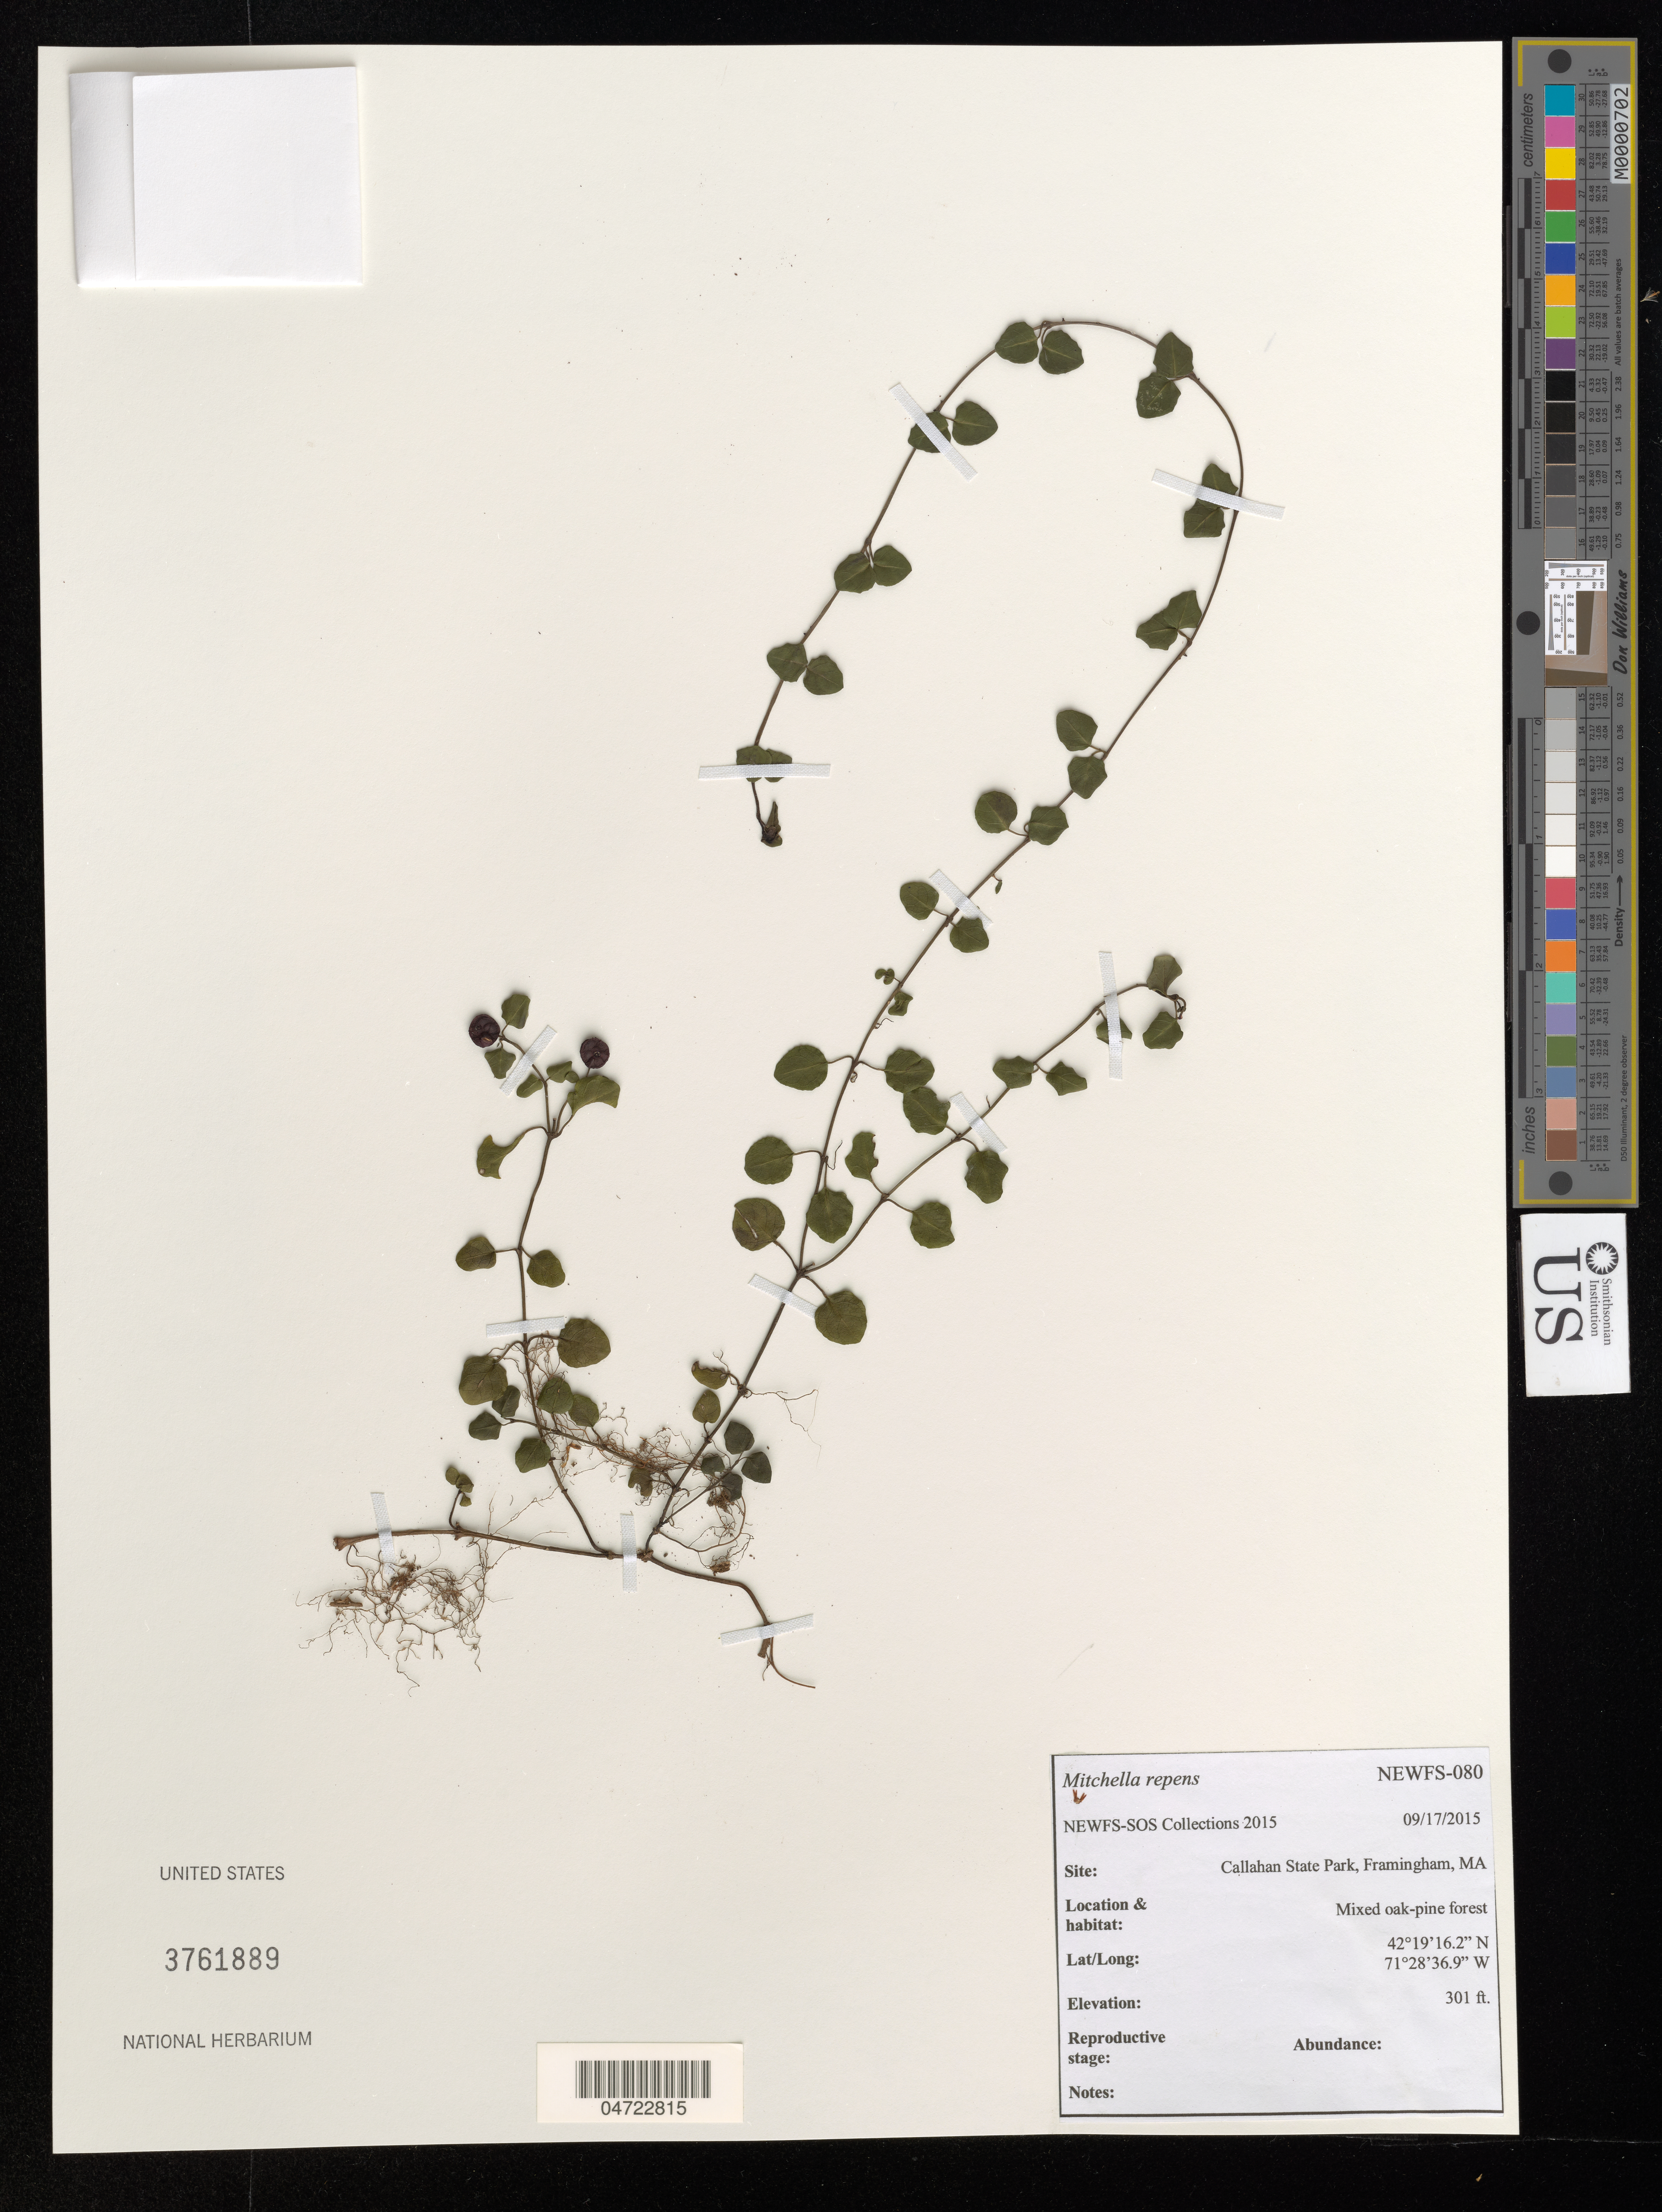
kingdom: Plantae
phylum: Tracheophyta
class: Magnoliopsida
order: Gentianales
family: Rubiaceae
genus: Mitchella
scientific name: Mitchella repens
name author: L.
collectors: NEWFS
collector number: NEWS-080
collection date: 2015-09-17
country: United States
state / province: Massachusetts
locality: Site: Callahan State Park, Framingham, MA.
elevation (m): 92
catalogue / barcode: US 3761889